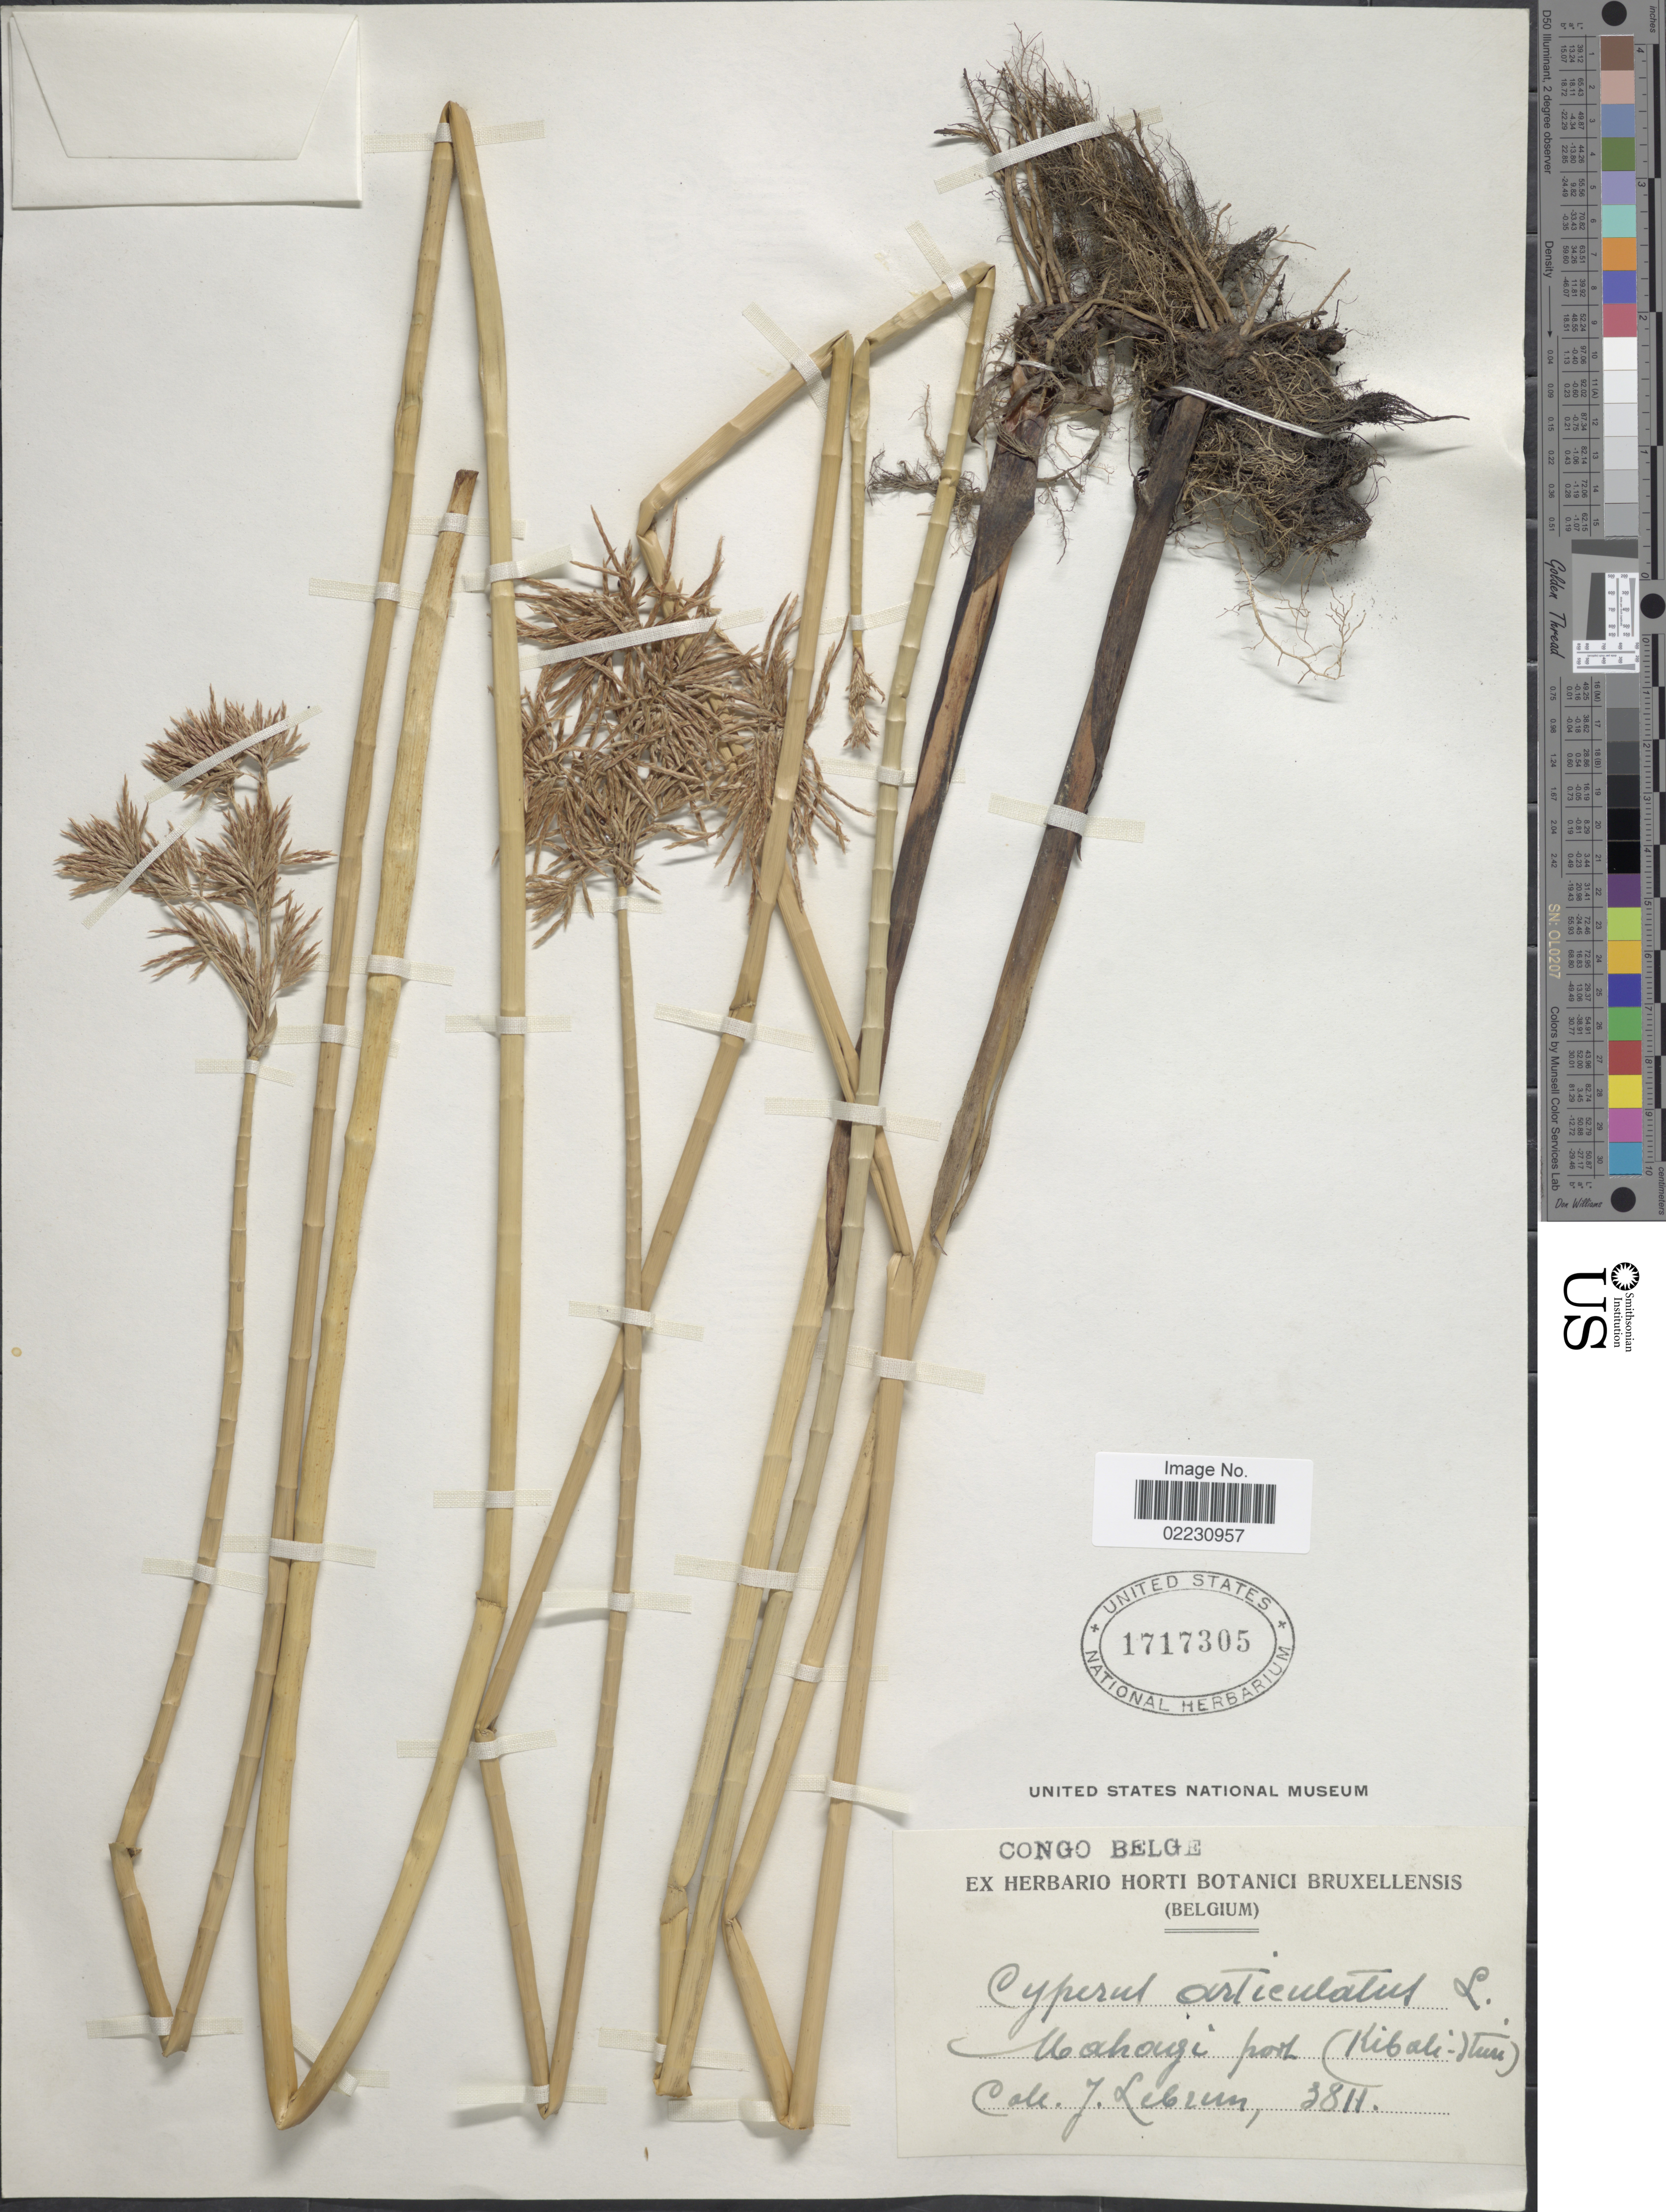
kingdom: Plantae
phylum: Tracheophyta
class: Liliopsida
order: Poales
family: Cyperaceae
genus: Cyperus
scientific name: Cyperus articulatus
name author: L.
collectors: J. A. Lebrun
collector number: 3811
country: Congo, Democratic Republic of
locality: Congo Belge. Mahagi port (Kibali- Ituri).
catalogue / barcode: US 1717305